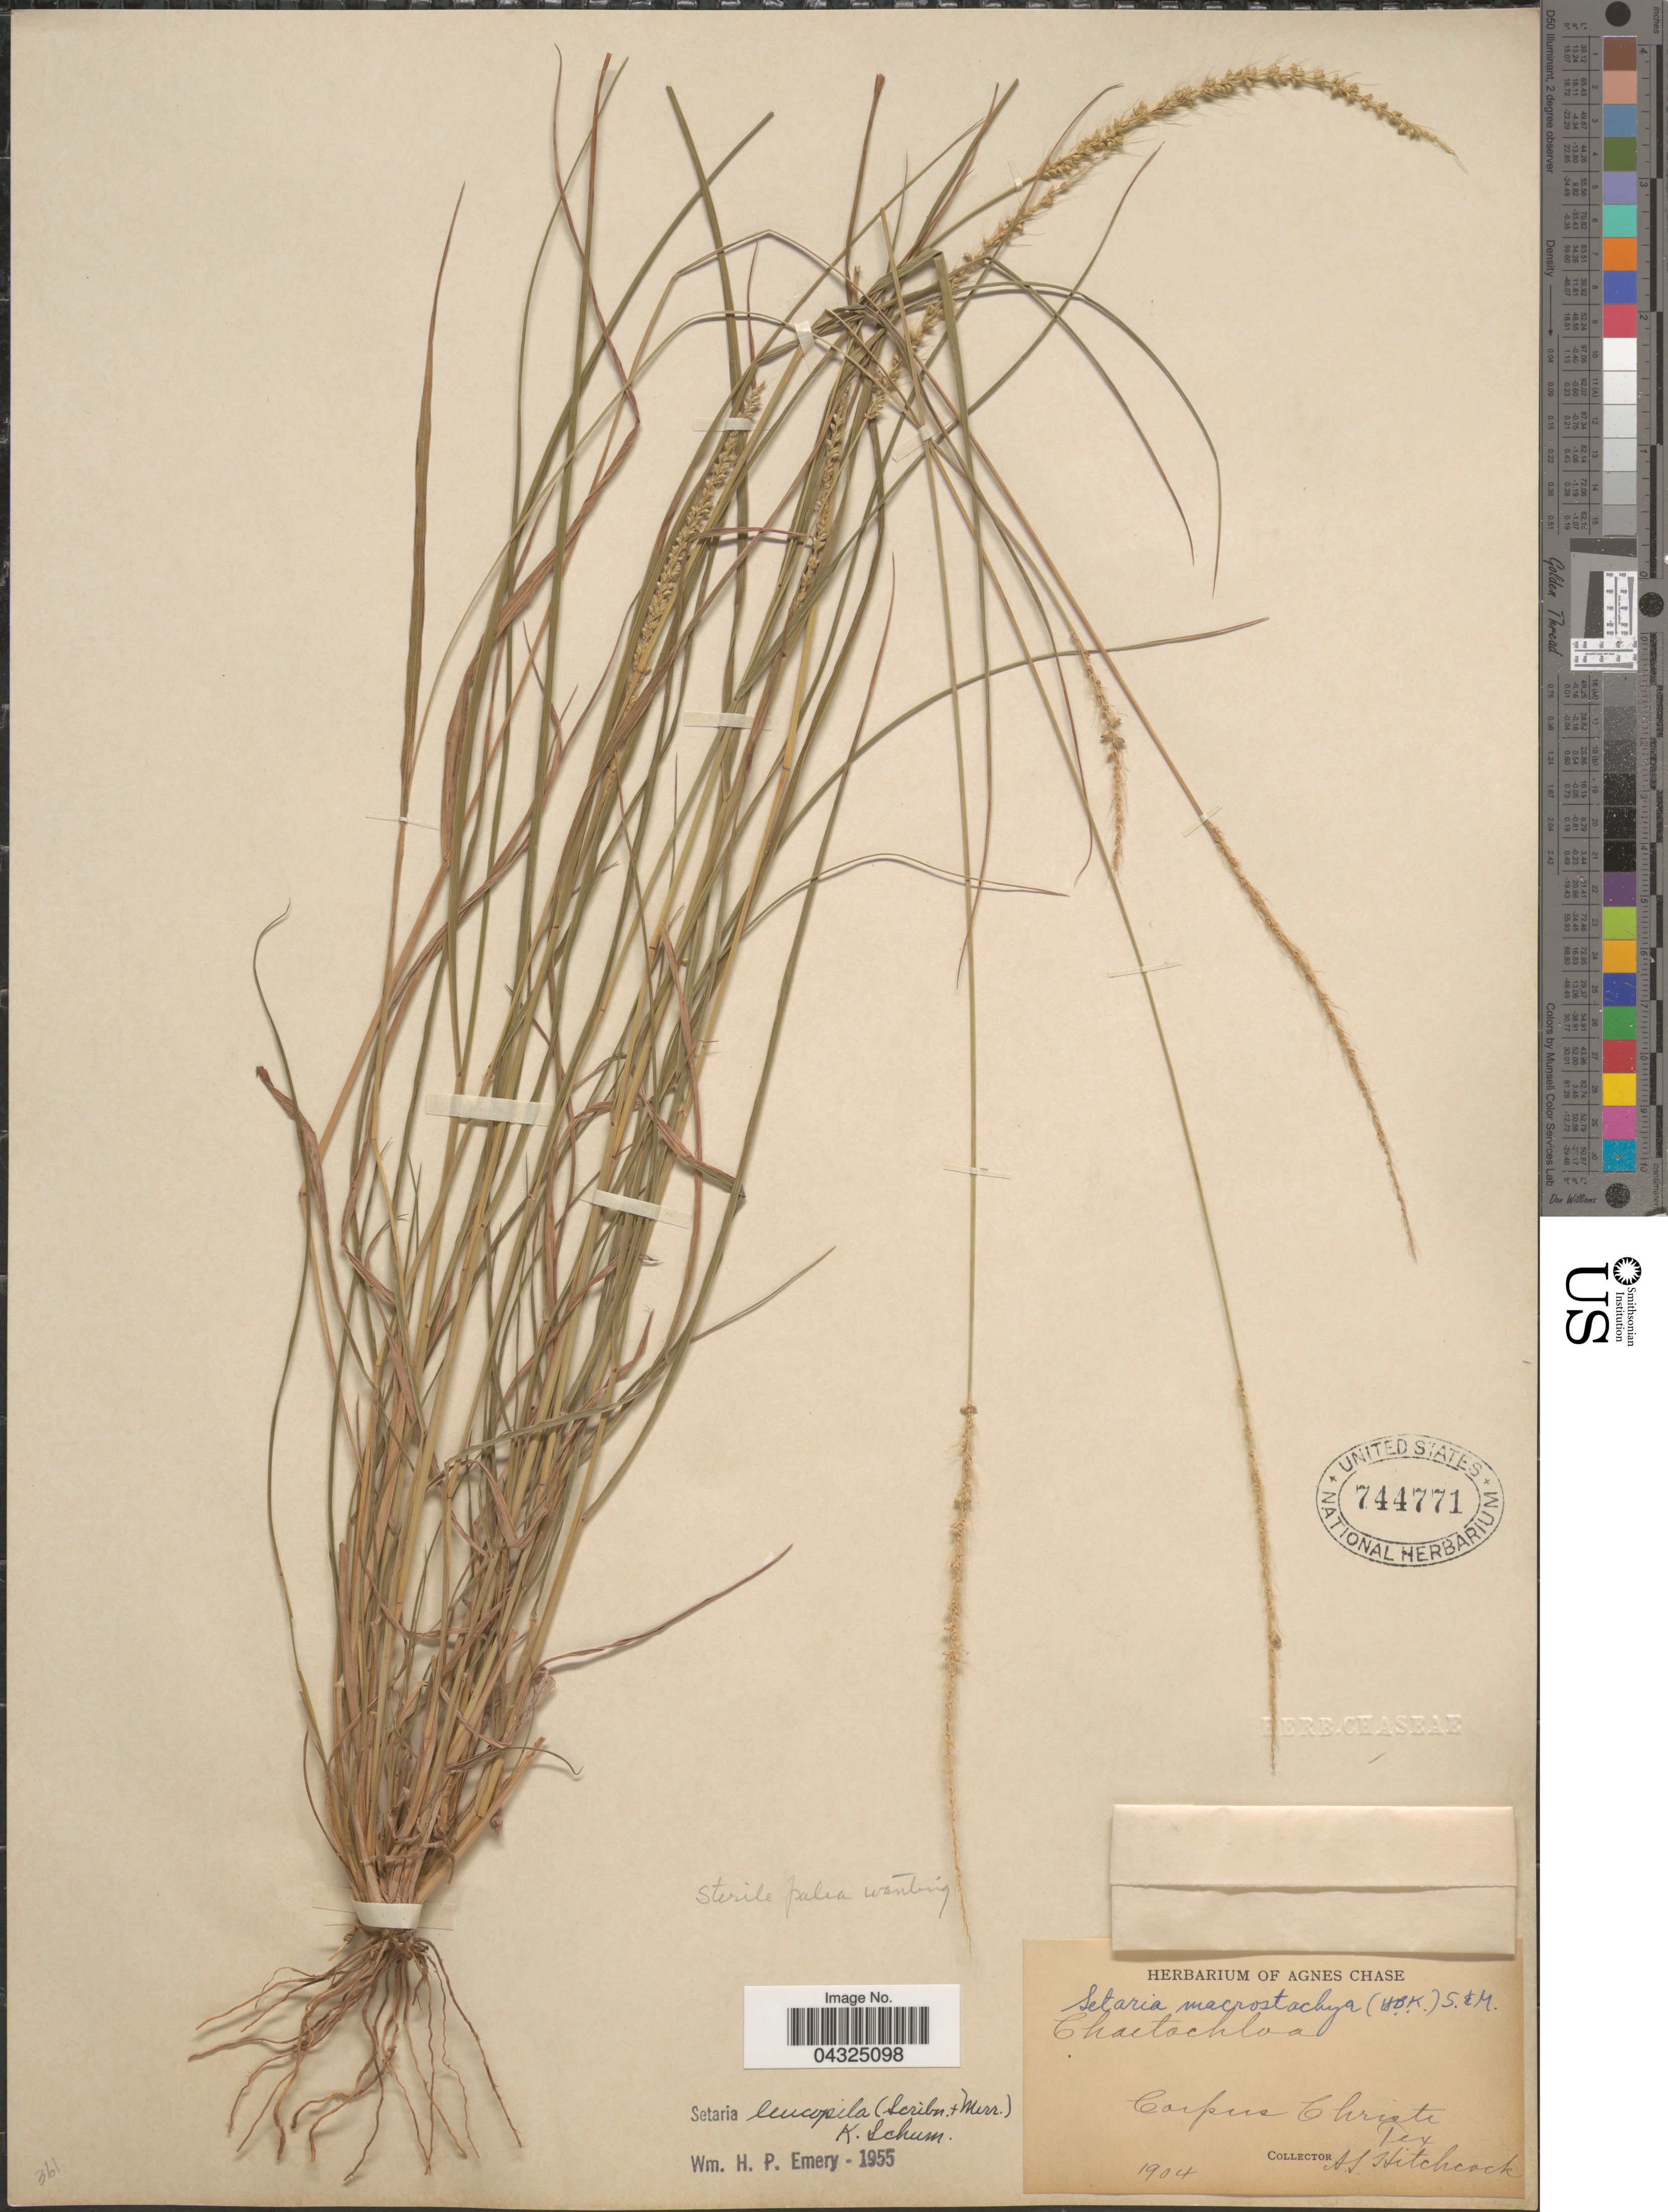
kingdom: Plantae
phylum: Tracheophyta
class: Liliopsida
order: Poales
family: Poaceae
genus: Setaria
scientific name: Setaria leucopila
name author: (Scribn. & Merr.) K. Schum.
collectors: A. S. Hitchcock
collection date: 1904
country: United States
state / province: Texas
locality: Corpus Christi.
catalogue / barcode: US 744771